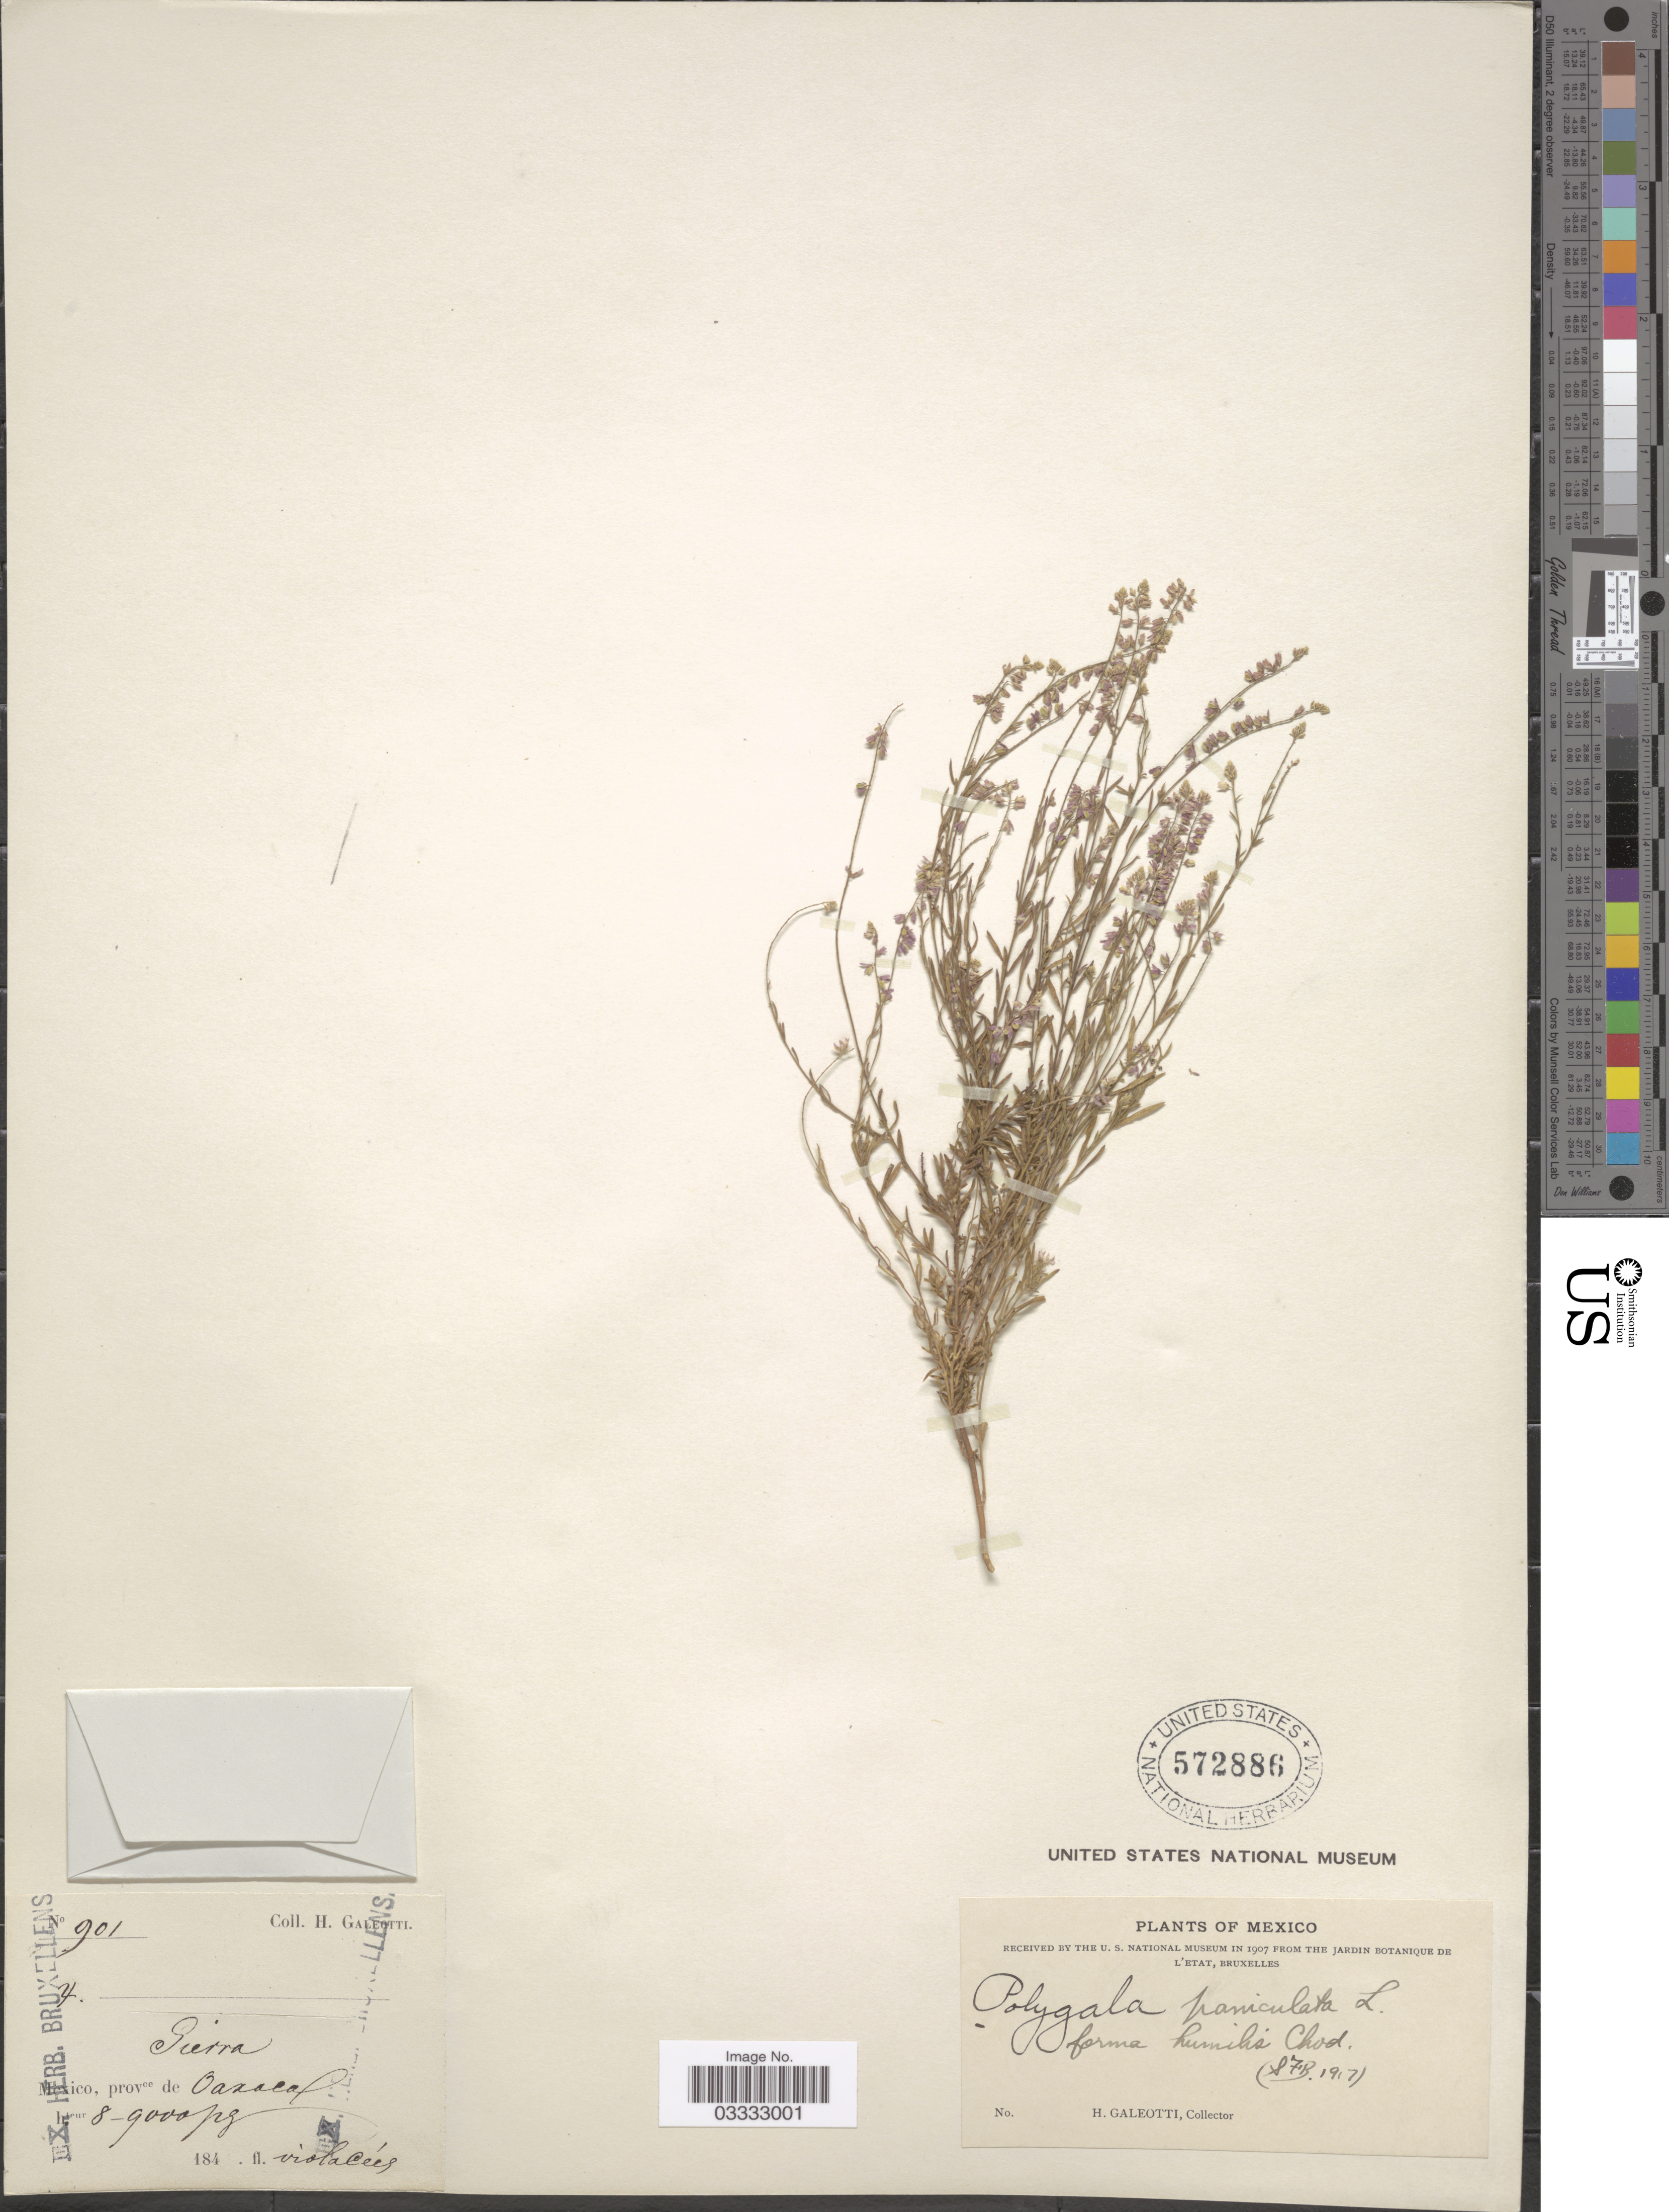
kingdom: Plantae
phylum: Tracheophyta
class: Magnoliopsida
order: Fabales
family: Polygalaceae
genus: Polygala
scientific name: Polygala paniculata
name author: L.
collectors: H. G. Galeotti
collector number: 901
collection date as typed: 184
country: Mexico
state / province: Oaxaca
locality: Sierra.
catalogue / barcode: US 572886